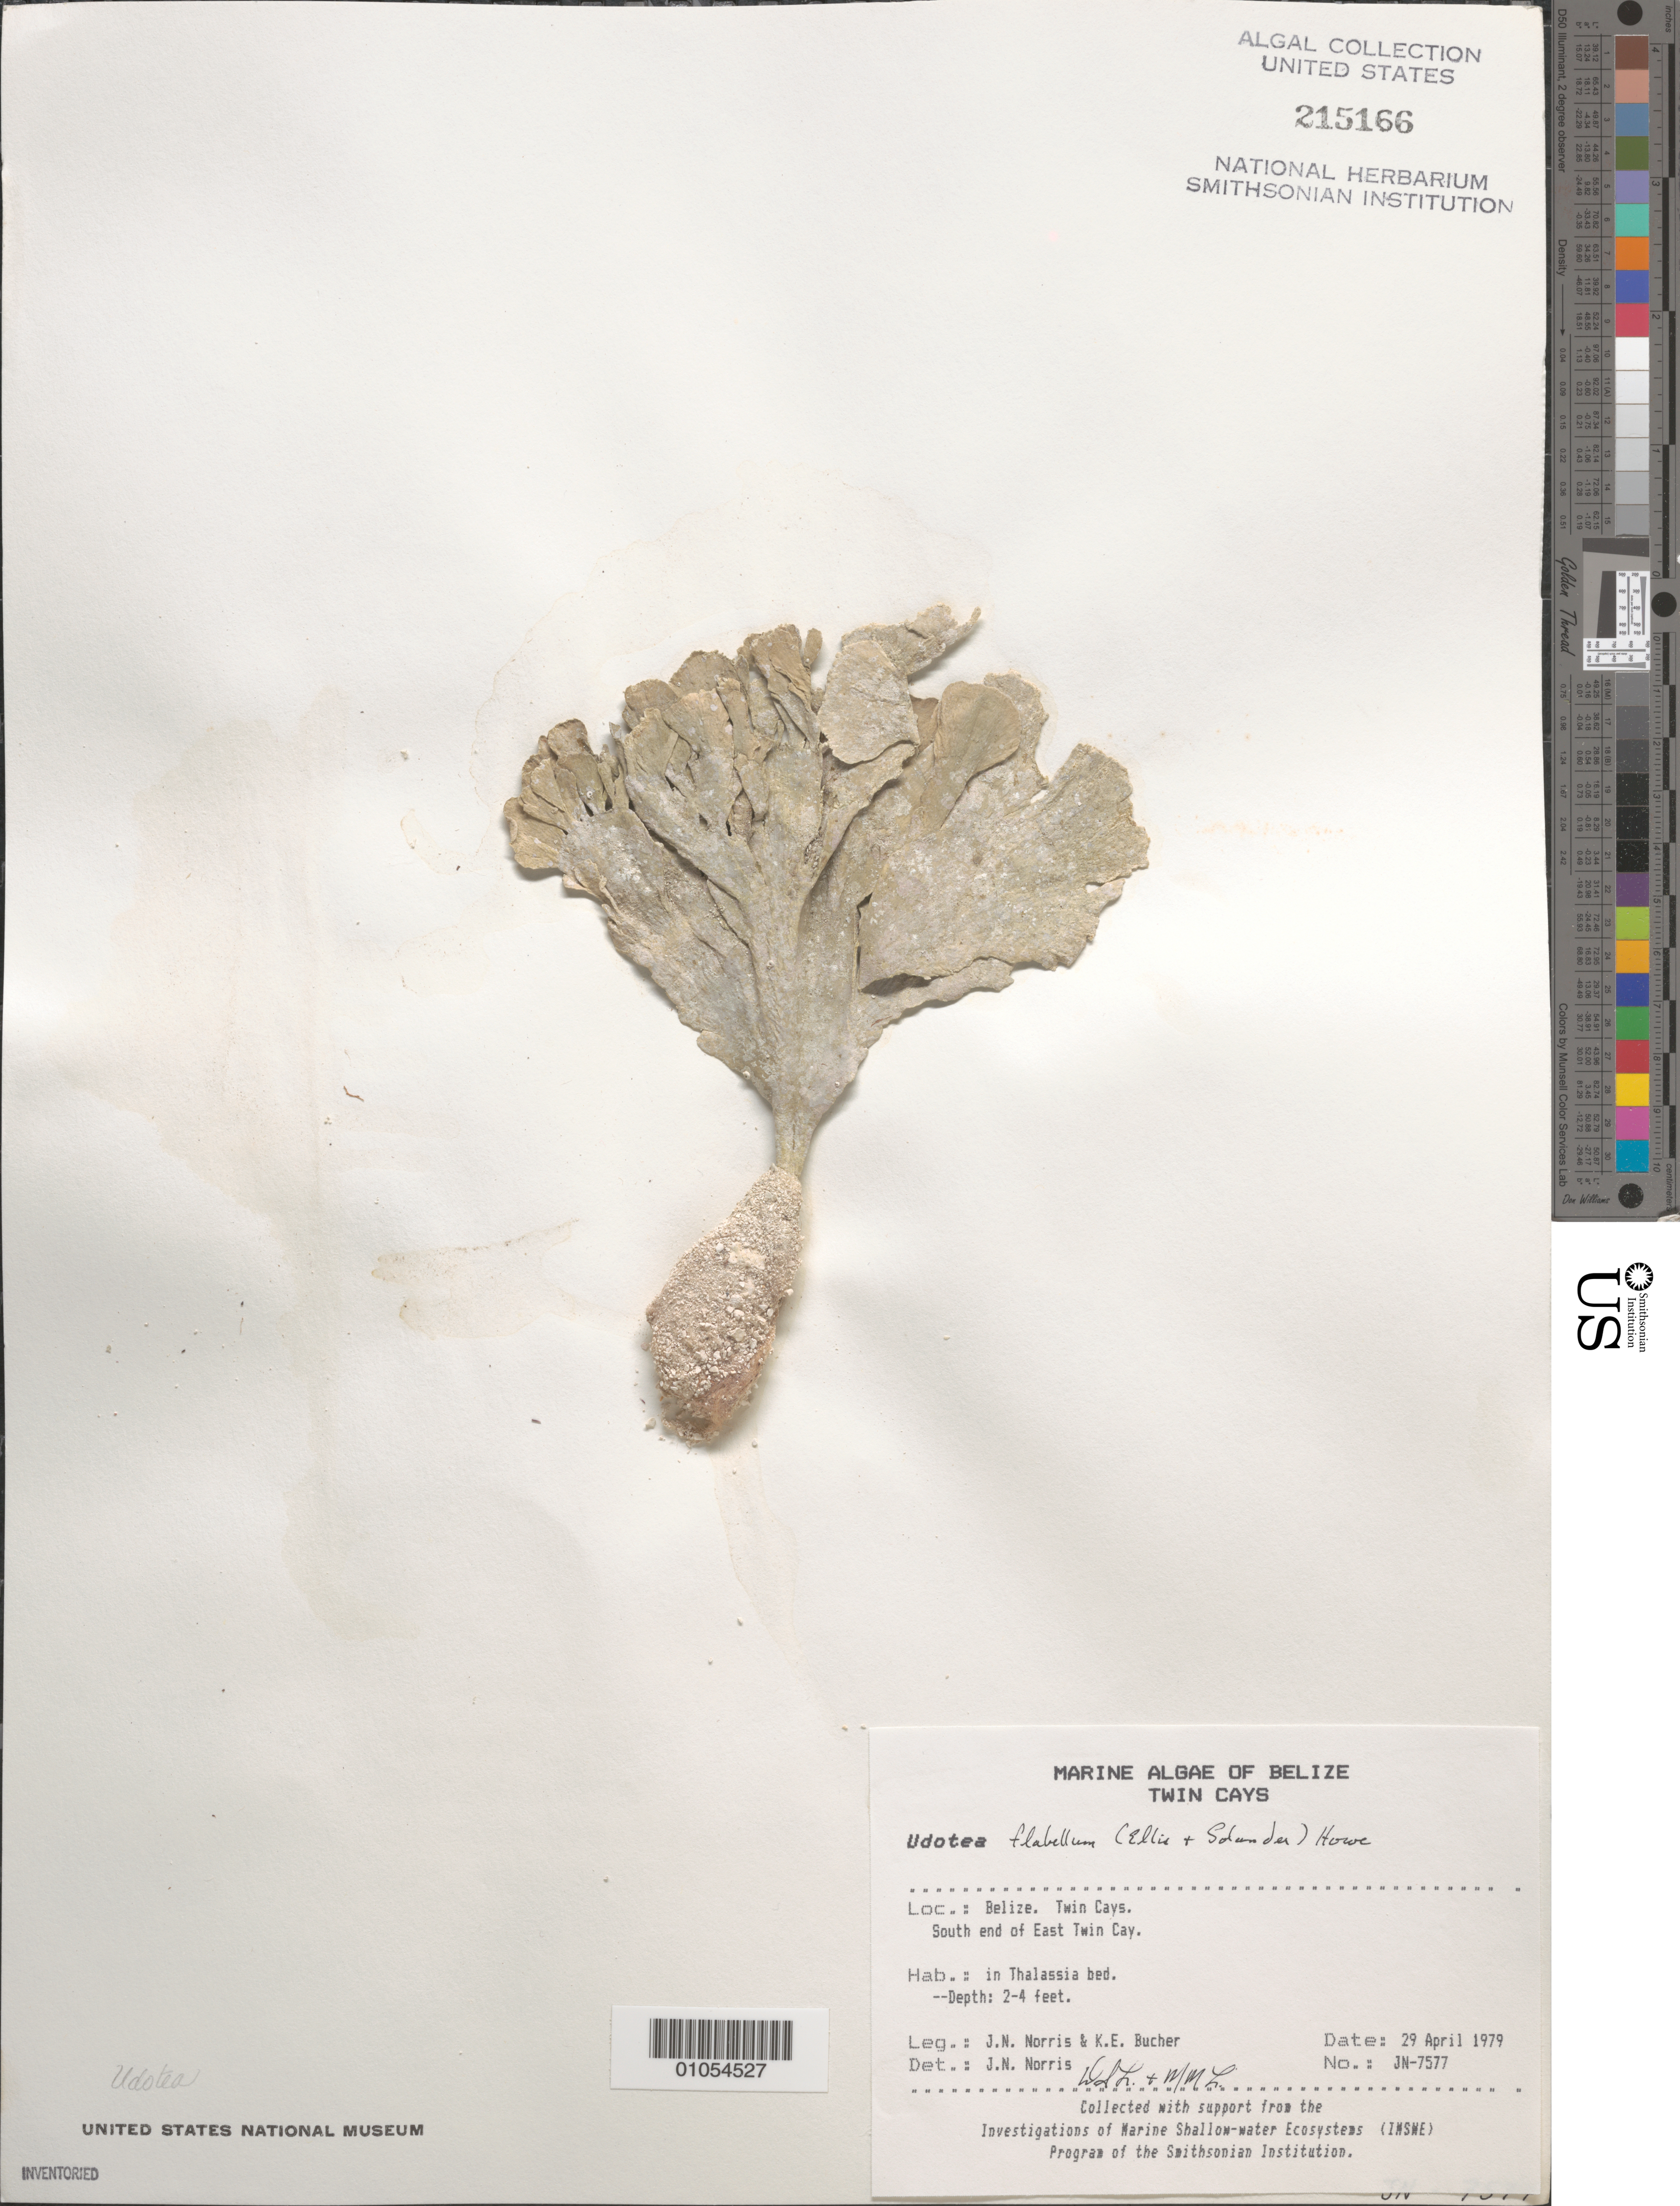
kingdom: Plantae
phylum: Chlorophyta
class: Ulvophyceae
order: Bryopsidales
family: Udoteaceae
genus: Udotea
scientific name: Udotea flabellum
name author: (J. Ellis & Sol.) M. Howe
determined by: Littler, D. S.; Littler, M. M.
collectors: J. N. Norris & K. E. Bucher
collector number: JN-7577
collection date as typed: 29 Apr 1979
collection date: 1979-04-29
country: Belize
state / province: Stann Creek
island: East Twin Cay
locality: South end of East Twin Cay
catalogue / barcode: US 215166